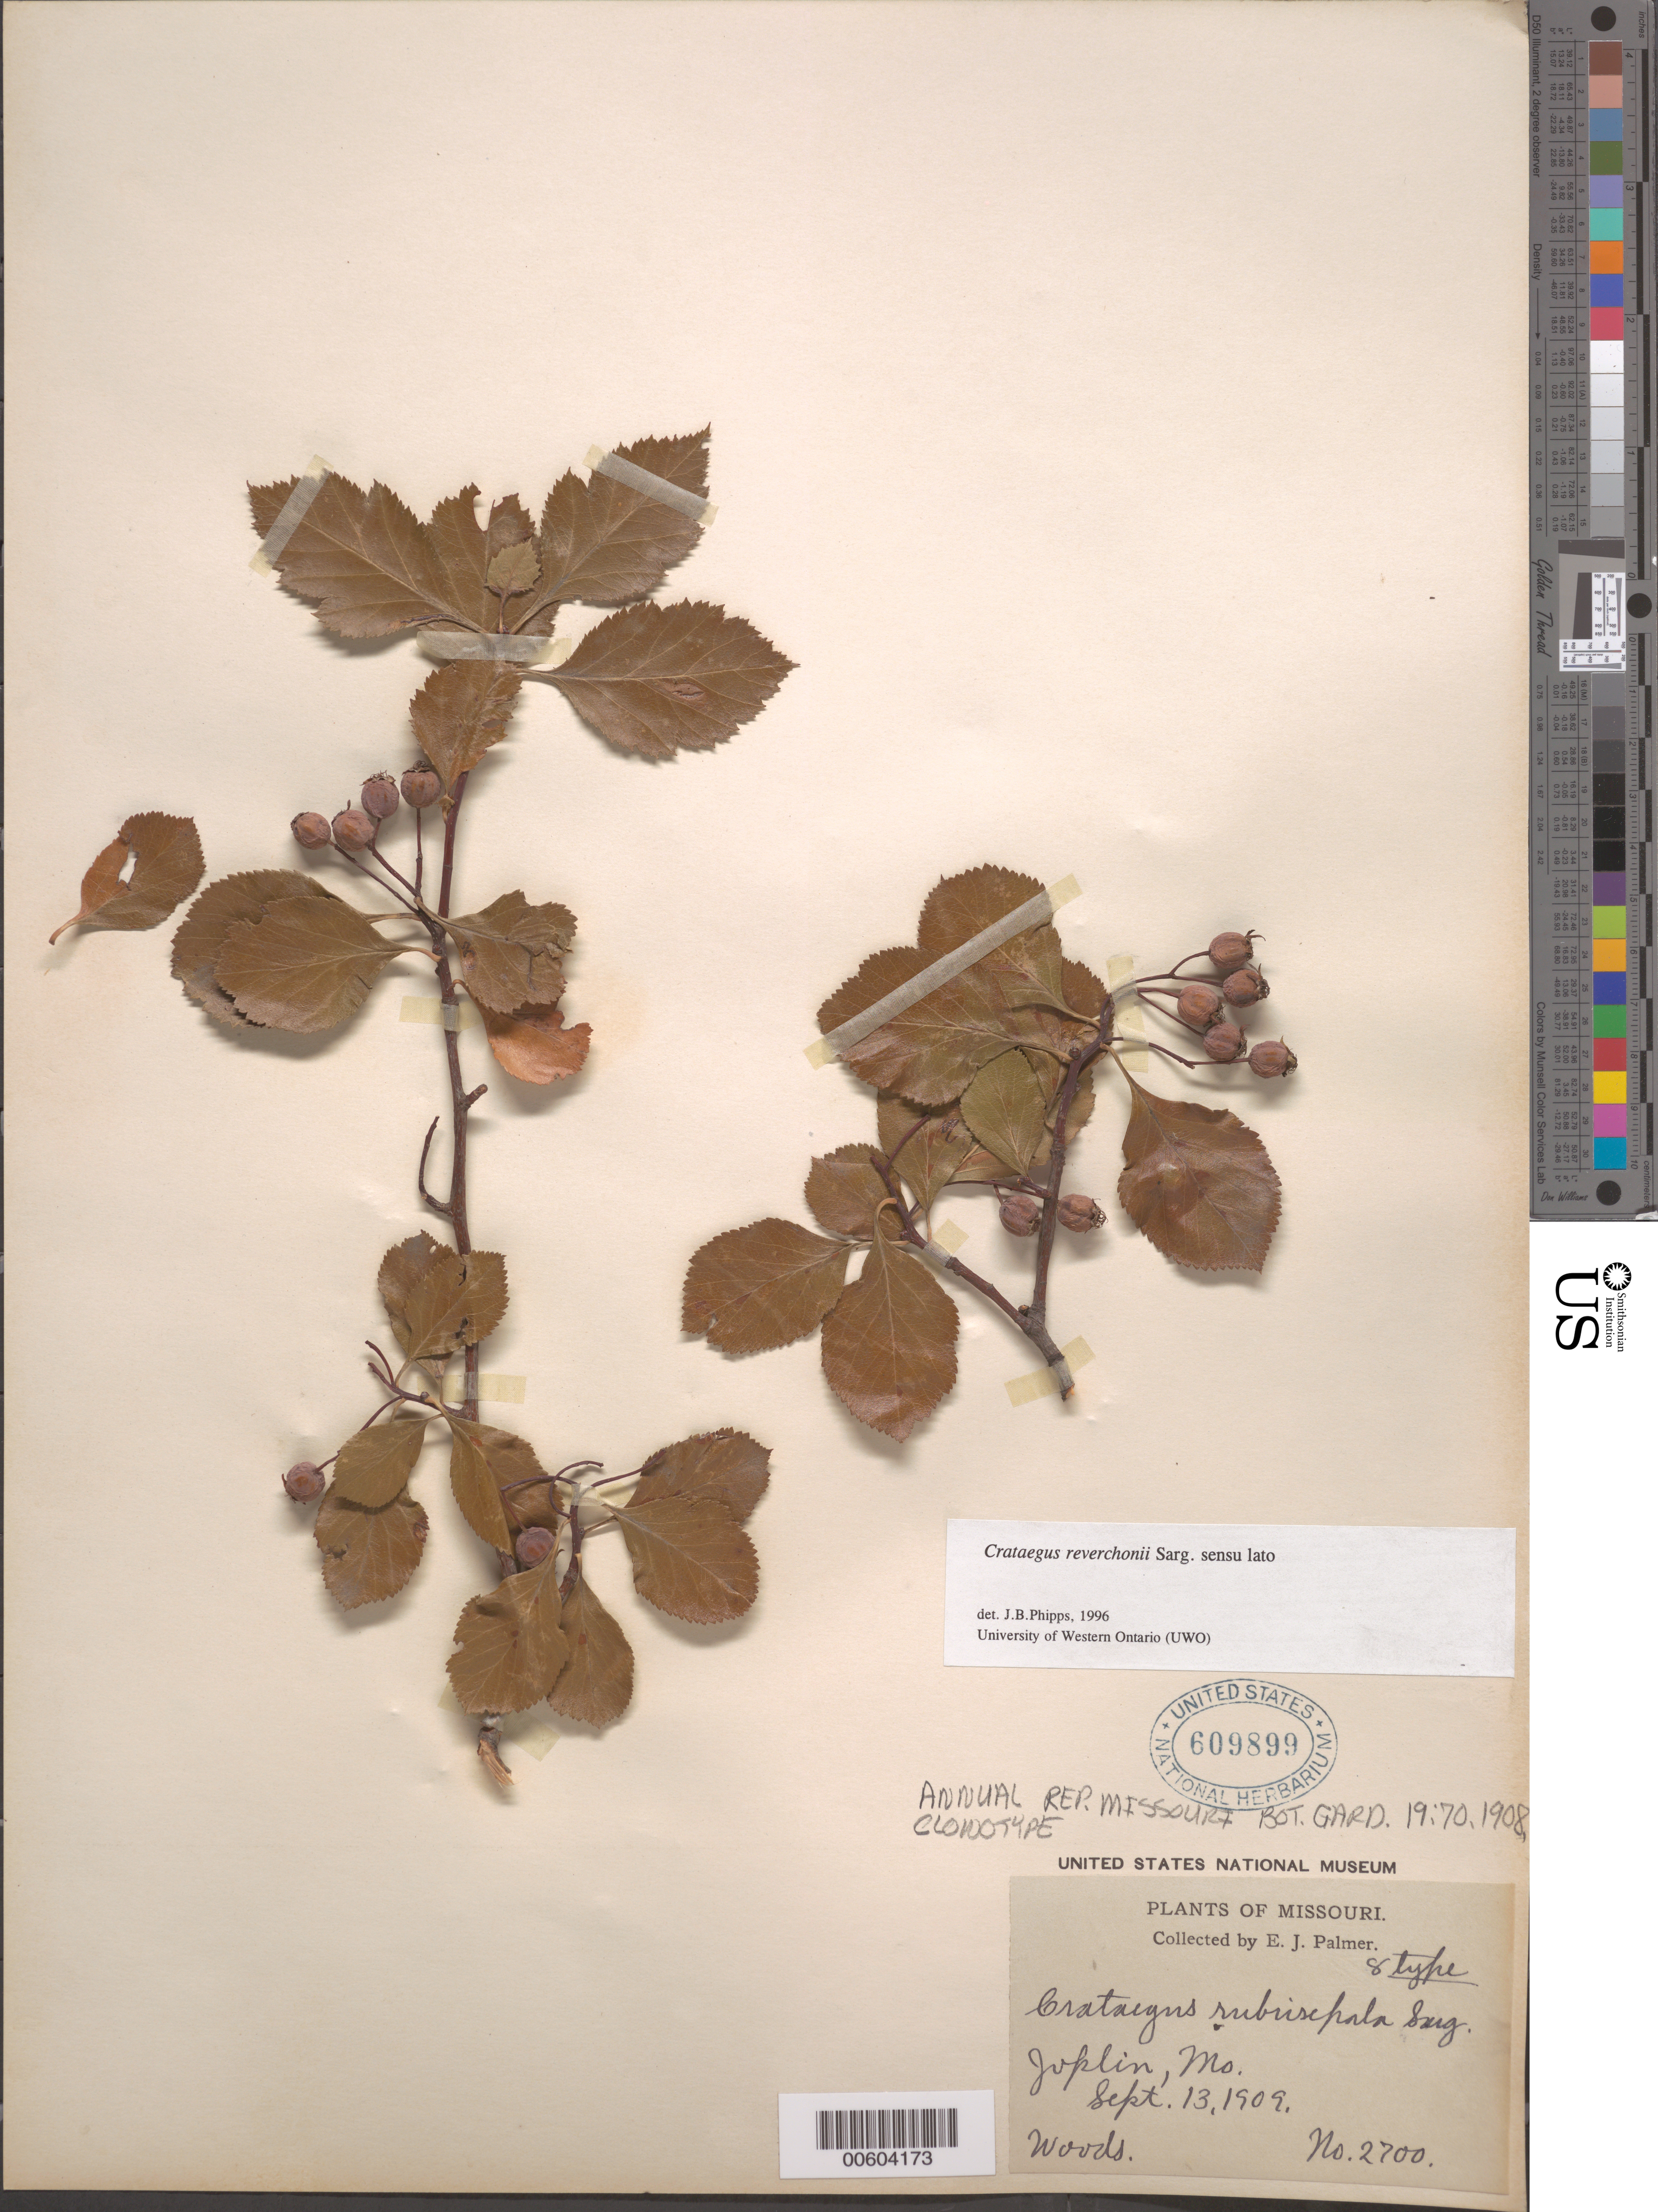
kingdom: Plantae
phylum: Tracheophyta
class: Magnoliopsida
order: Rosales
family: Rosaceae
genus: Crataegus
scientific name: Crataegus reverchonii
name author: Sarg.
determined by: Phipps, James B., (UWO), University of Western Ontario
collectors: E. J. Palmer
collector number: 2700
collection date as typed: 13 Sep 1909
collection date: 1909-09-13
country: United States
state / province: Missouri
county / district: Jasper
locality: Joplin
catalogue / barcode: US 609899